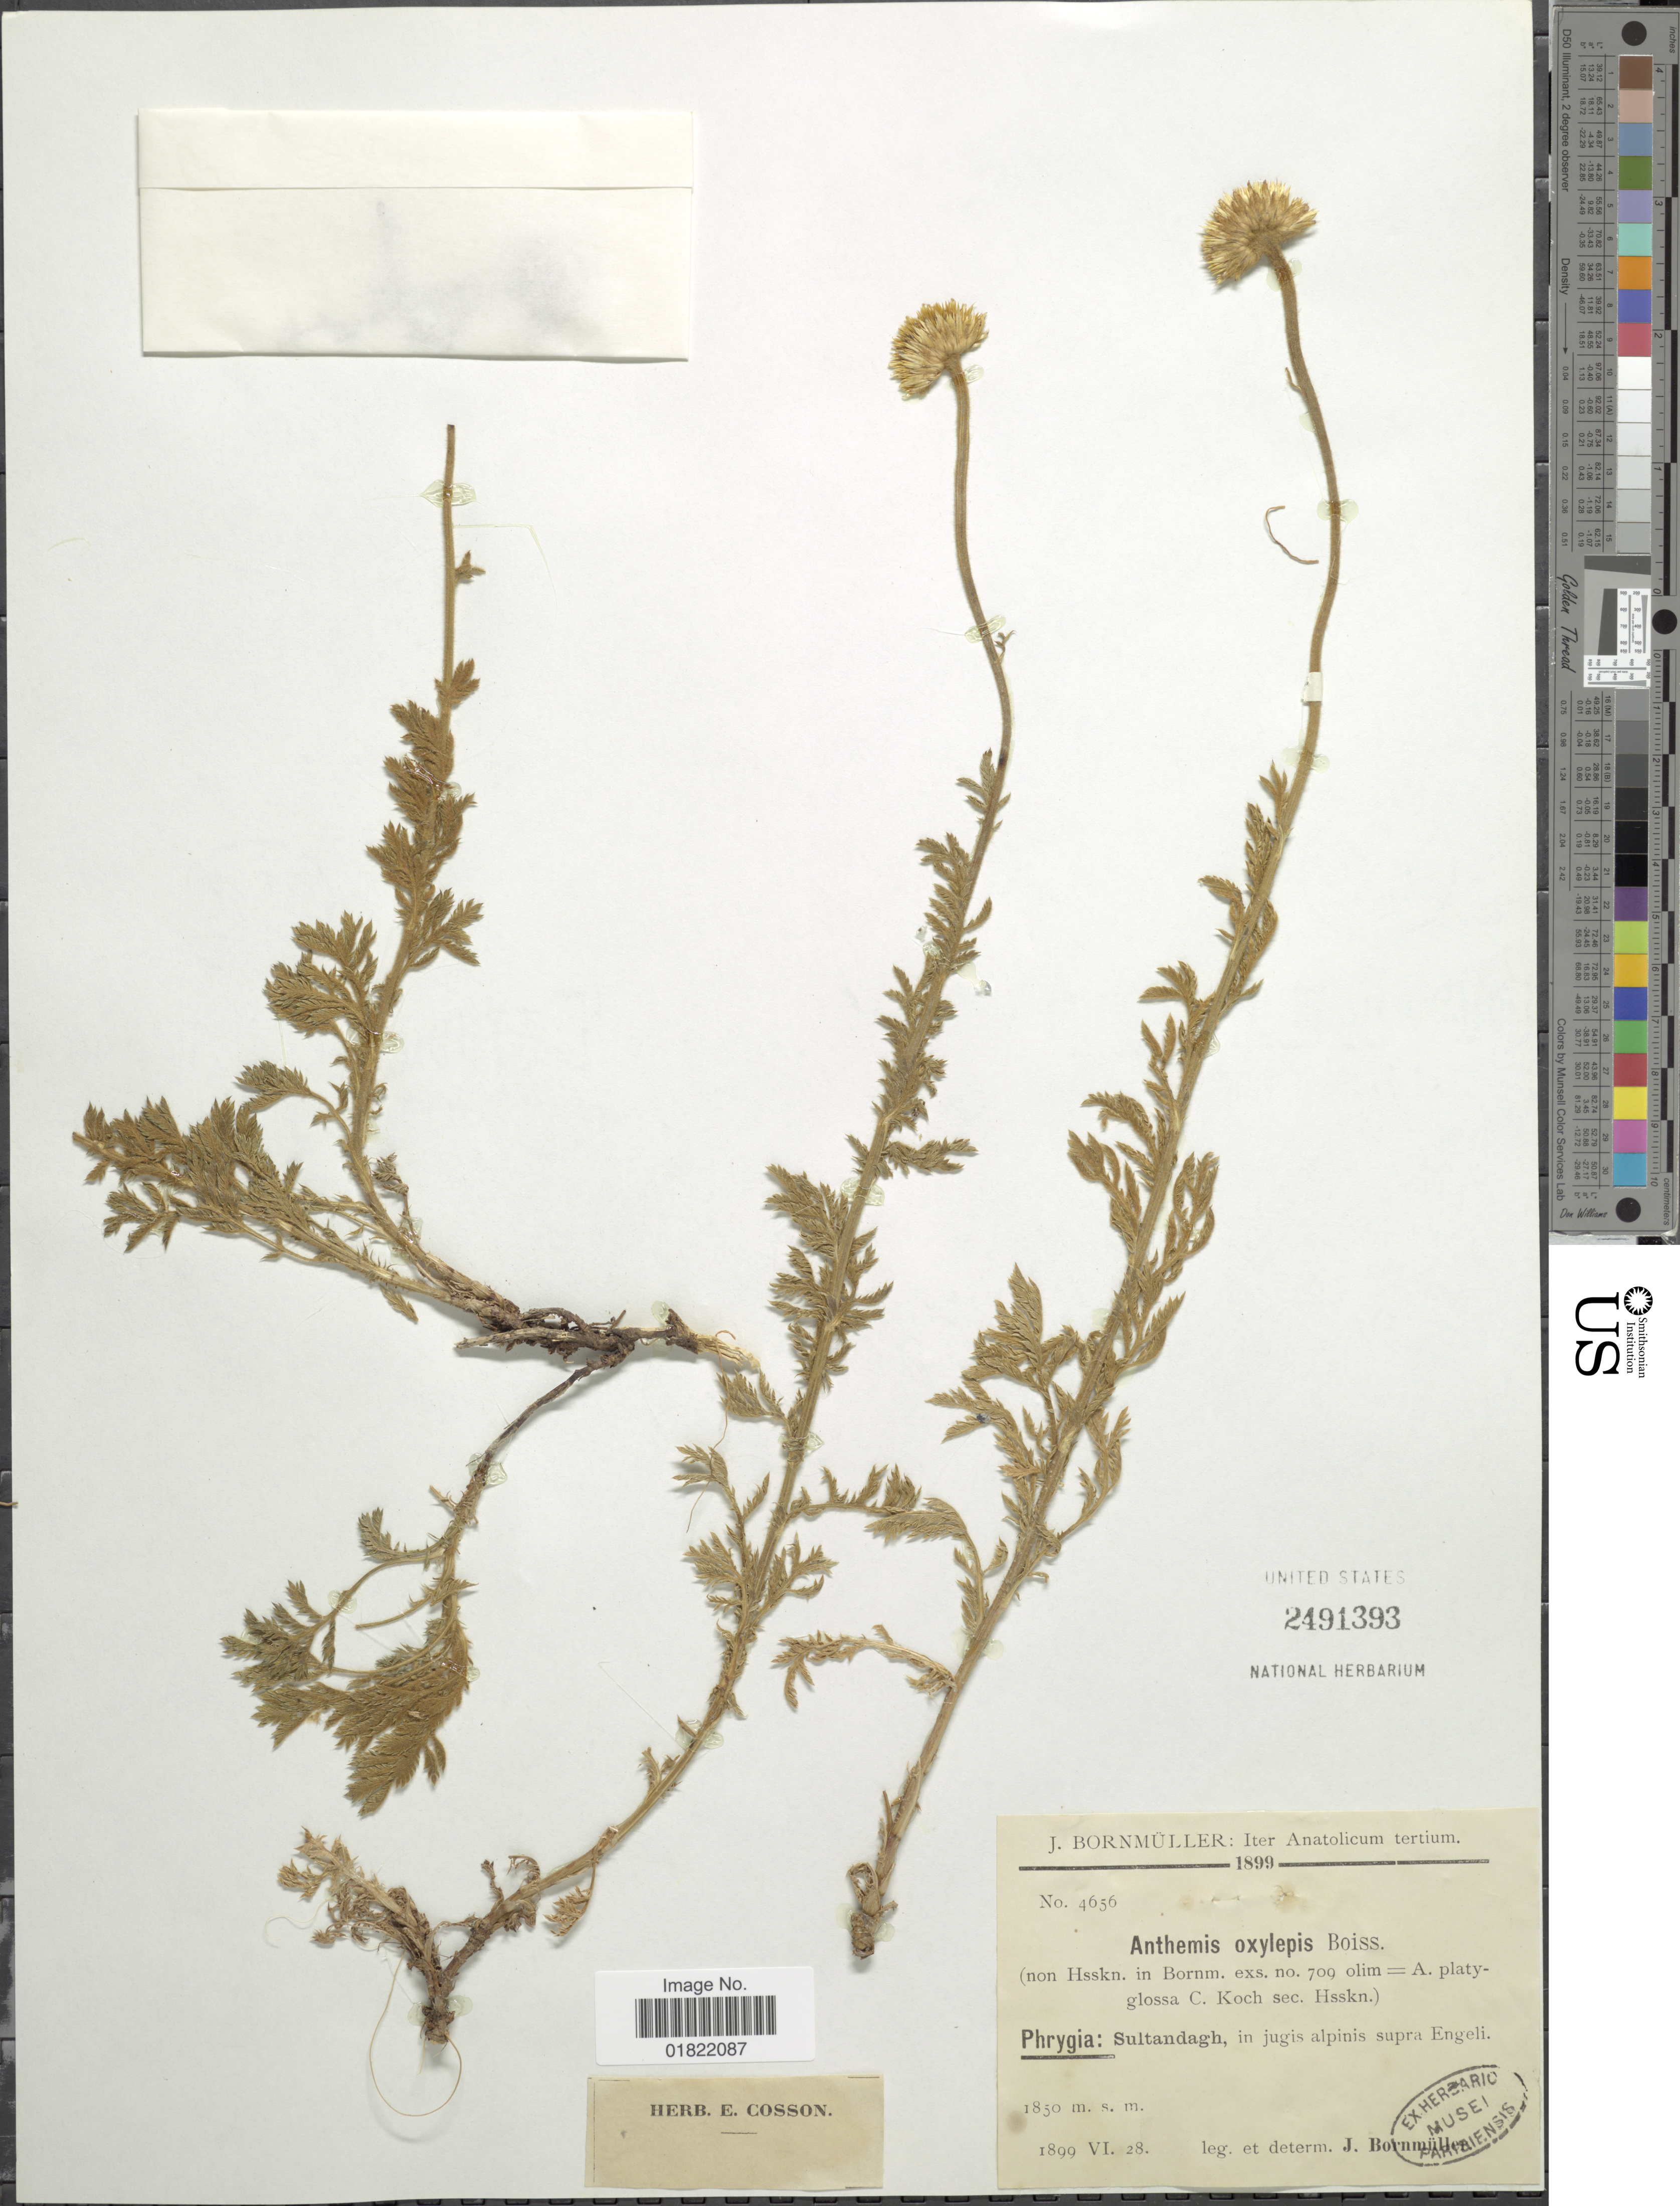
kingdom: Plantae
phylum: Tracheophyta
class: Magnoliopsida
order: Asterales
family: Asteraceae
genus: Anthemis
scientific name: Anthemis oxylepis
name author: Boiss.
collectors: J. Bornmüller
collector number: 4656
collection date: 1899-06-28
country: Turkey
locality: Phrygia: Sultandagh, in jurgis alpinis supra Engeli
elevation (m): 1850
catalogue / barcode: US 2491393